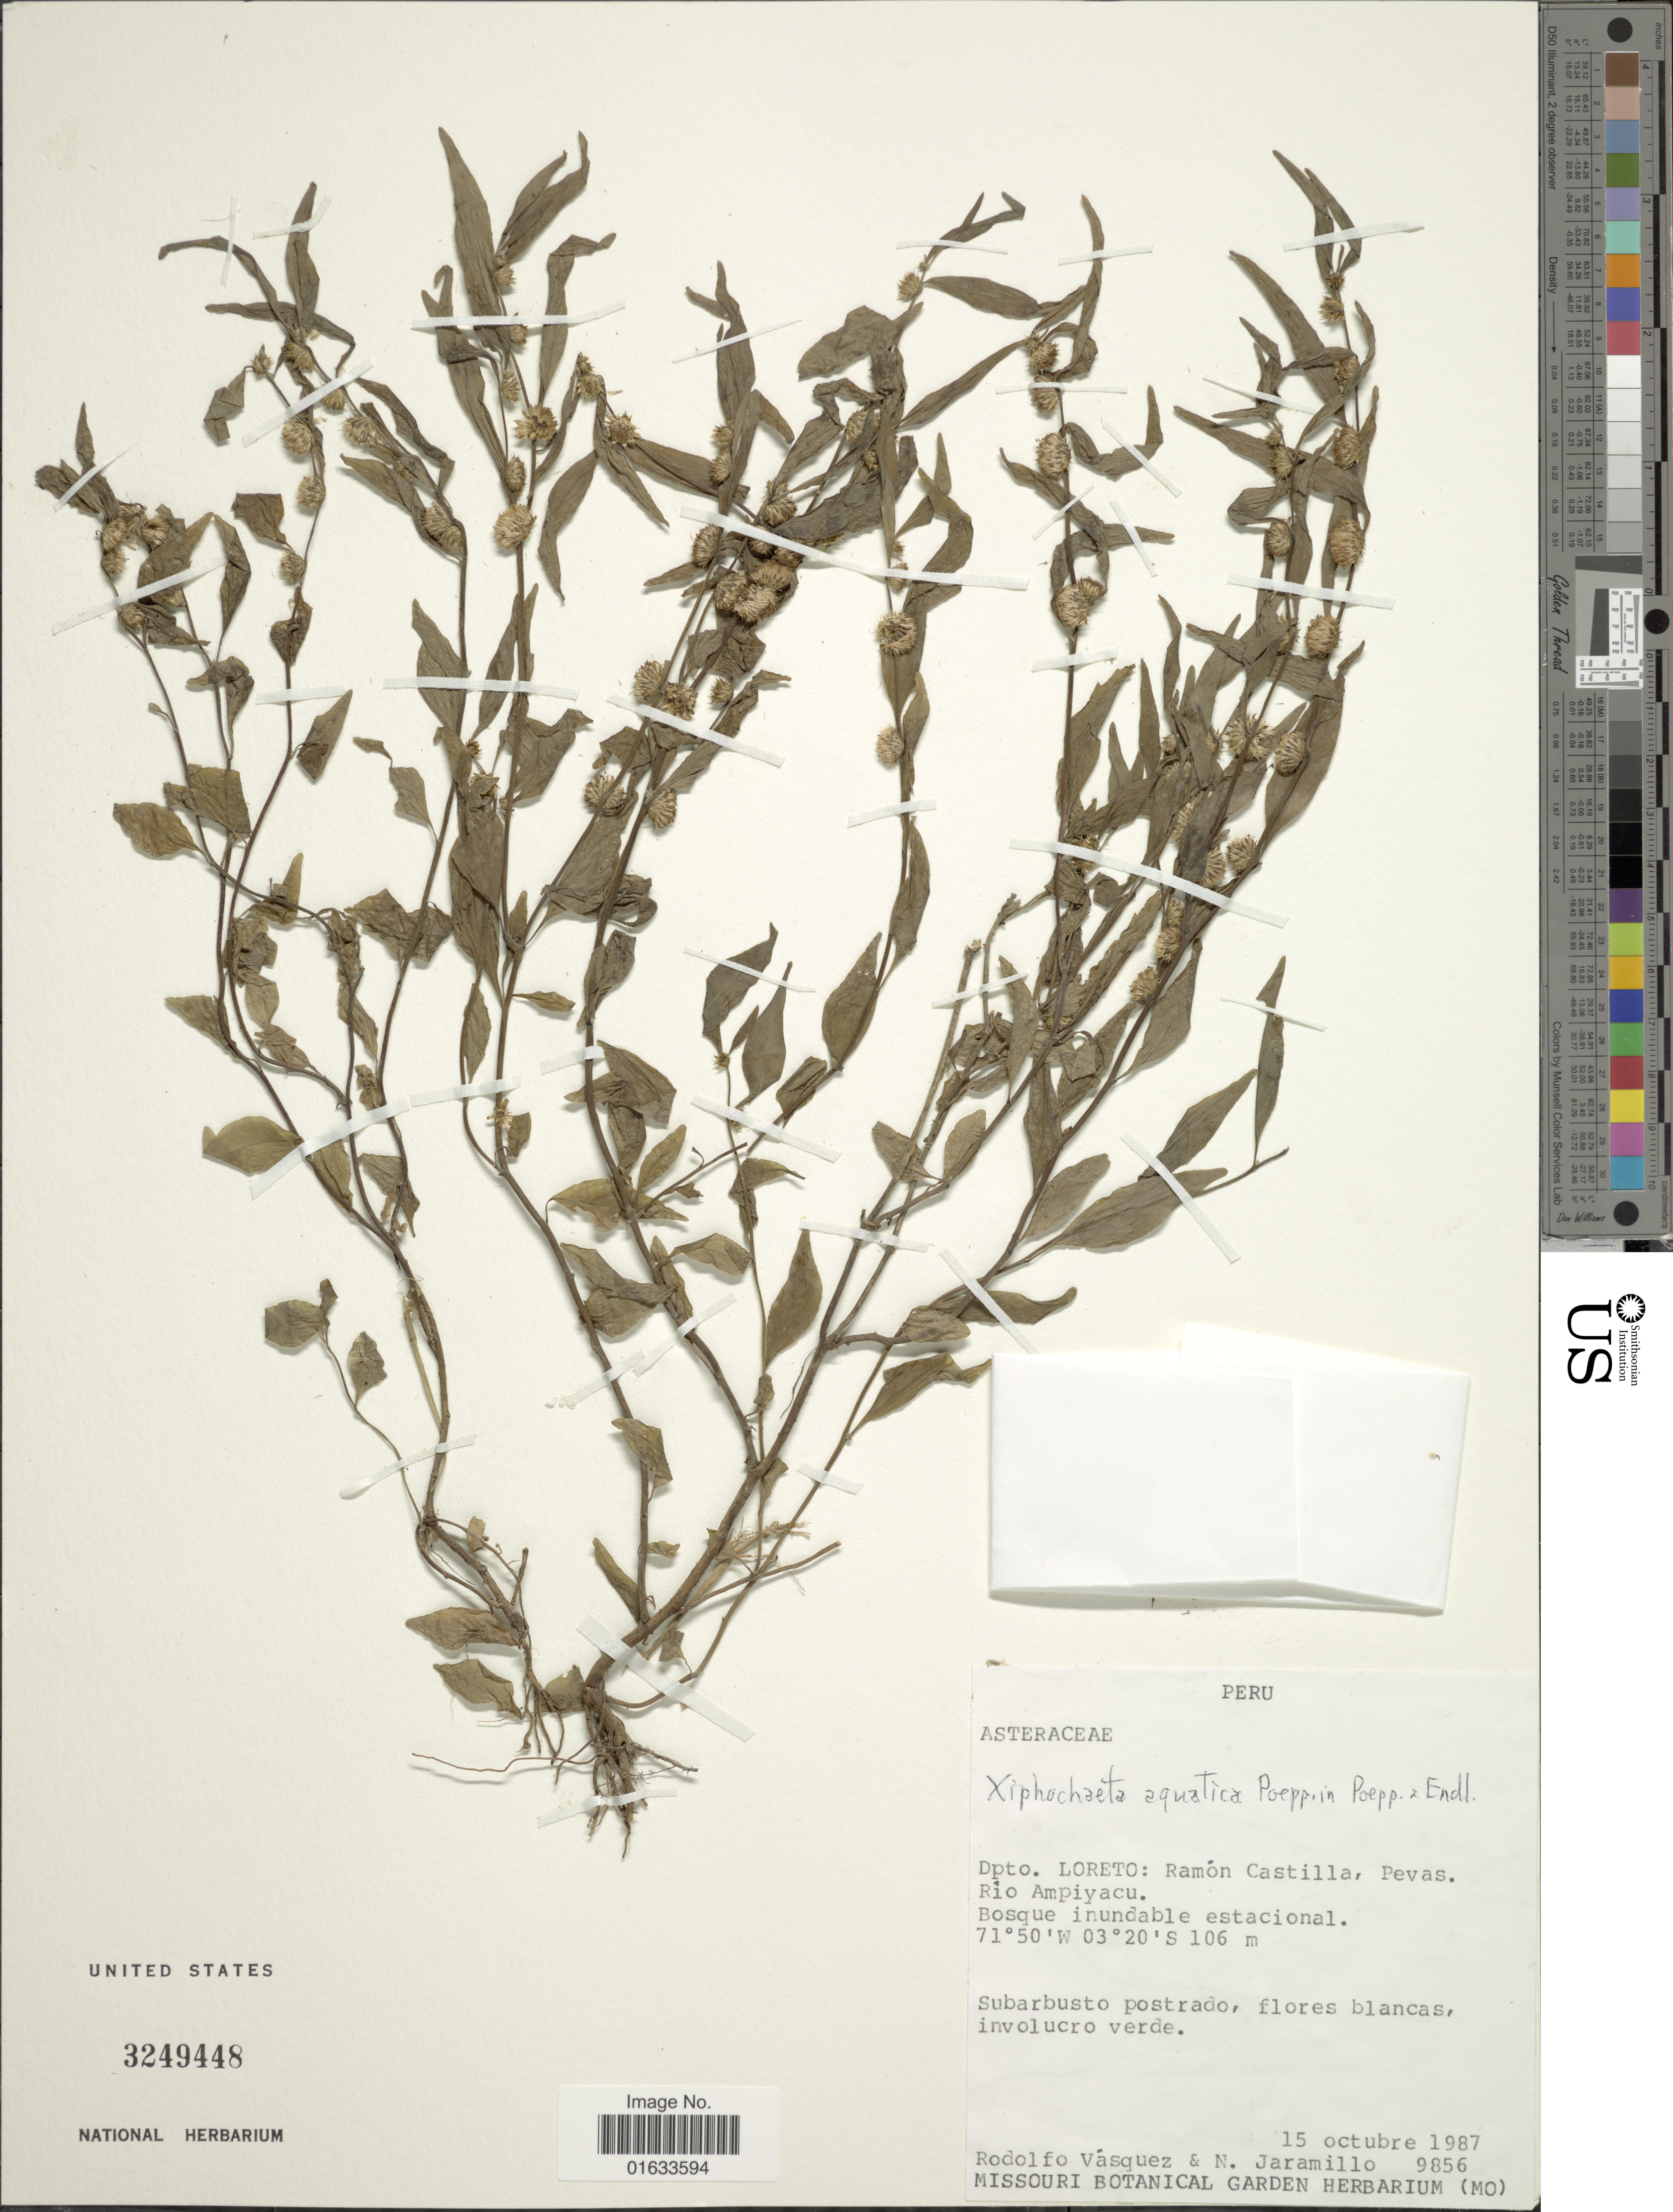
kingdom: Plantae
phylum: Tracheophyta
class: Magnoliopsida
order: Asterales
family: Asteraceae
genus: Xiphochaeta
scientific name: Xiphochaeta aquatica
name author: Poepp.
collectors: R. Vásquez & N. Jaramillo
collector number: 9856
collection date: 1987-10-15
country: Peru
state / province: Loreto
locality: Dpto. Loreto: Ramón Castilla, Pevas. Rio Ampiyacu.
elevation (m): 106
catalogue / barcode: US 3249448